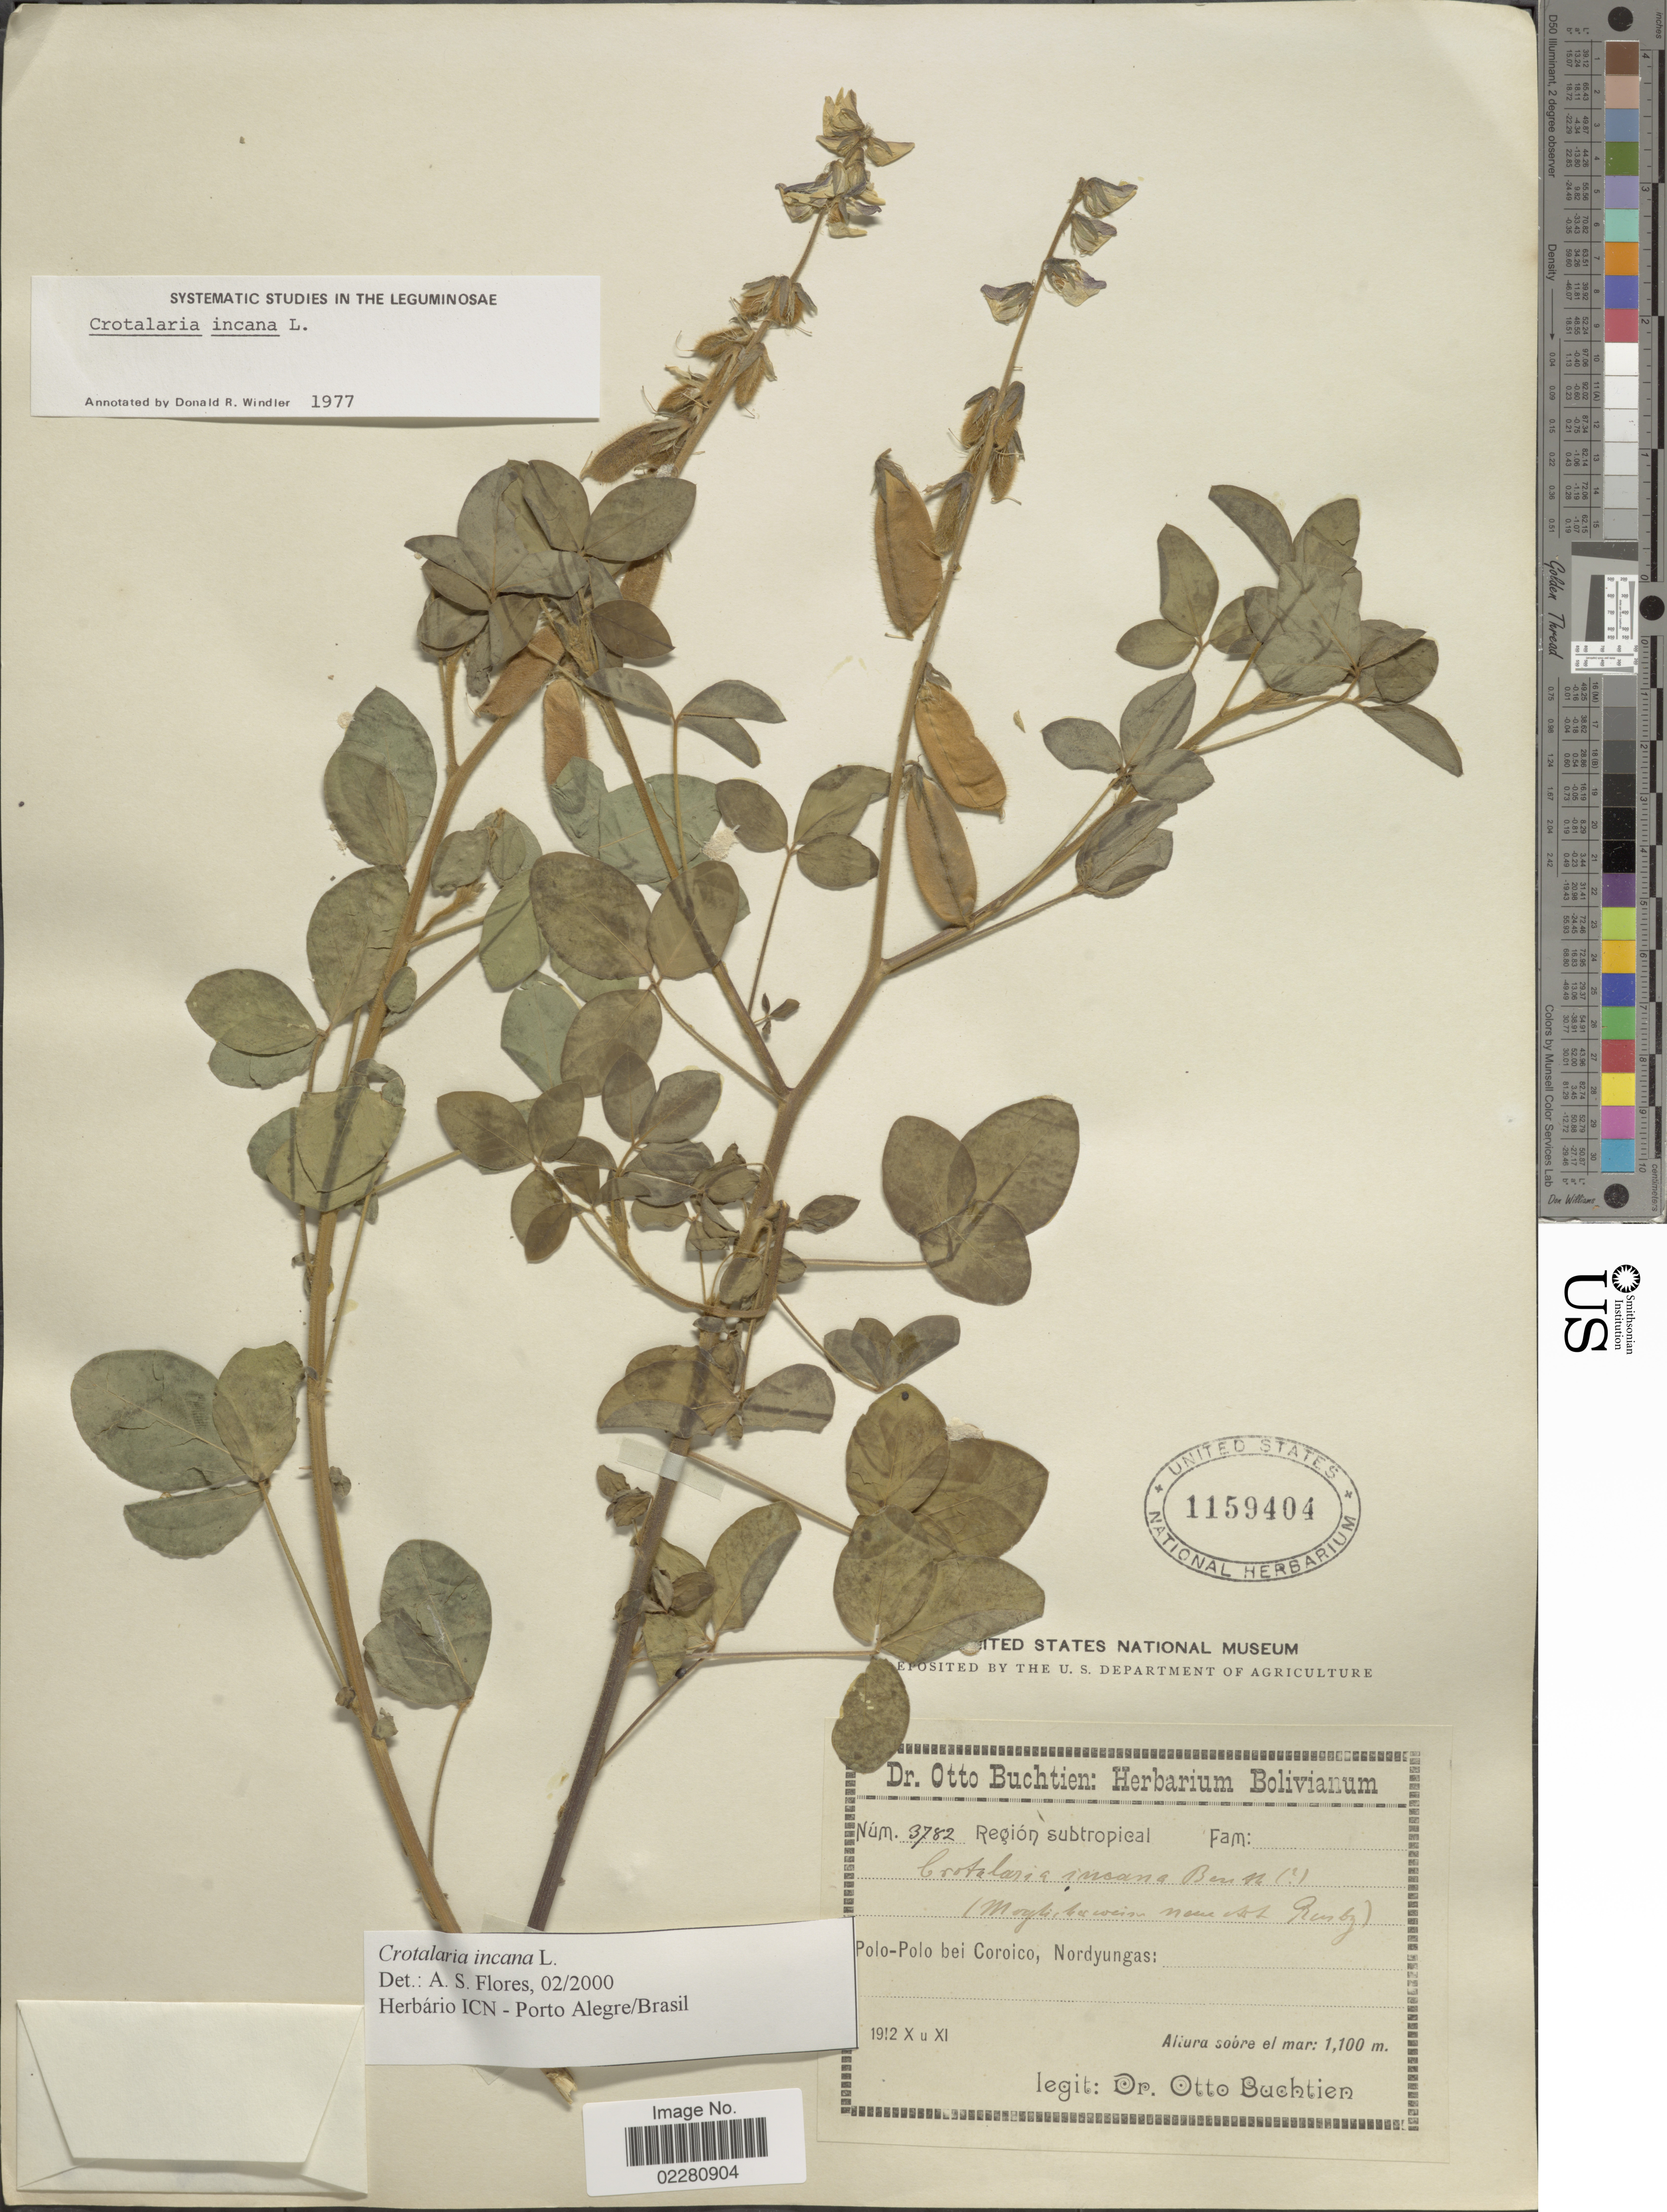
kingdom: Plantae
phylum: Tracheophyta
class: Magnoliopsida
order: Fabales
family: Fabaceae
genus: Crotalaria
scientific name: Crotalaria incana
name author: L.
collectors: O. Buchtien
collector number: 3782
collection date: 1912-10/1912-11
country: Bolivia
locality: Polo-Polo bei Coroico, Nordyungas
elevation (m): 1100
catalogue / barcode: US 1159404